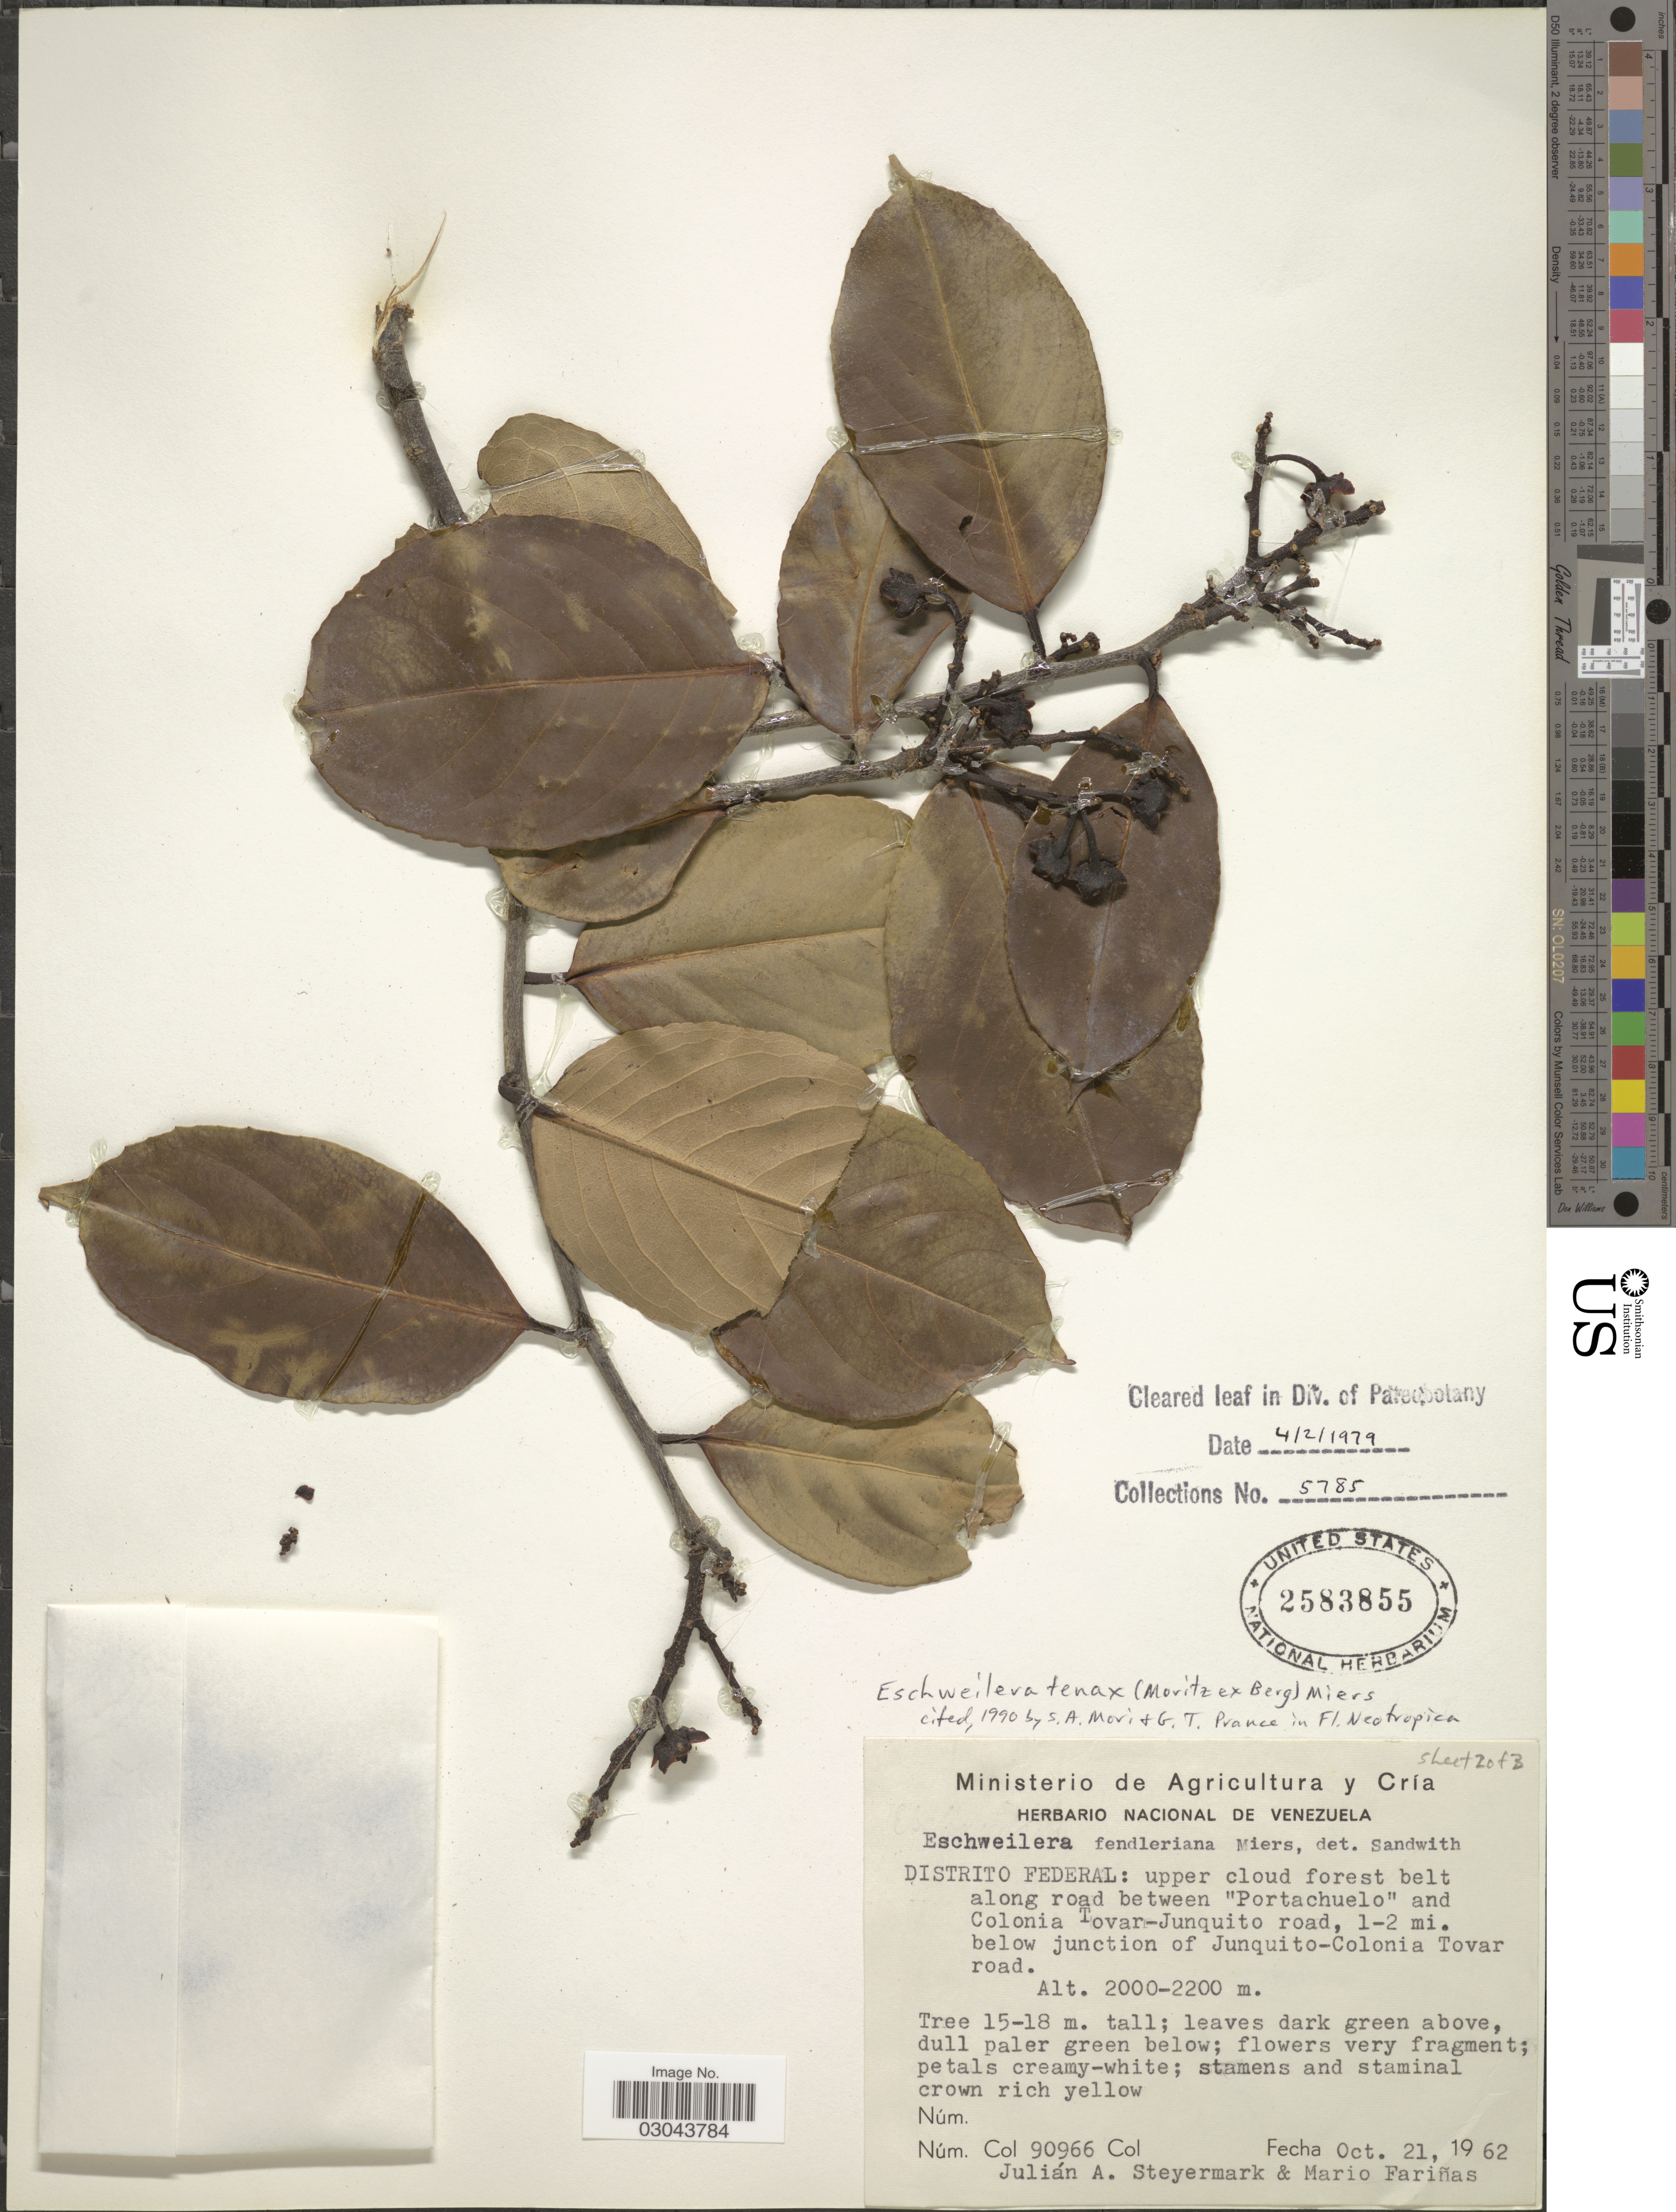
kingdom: Plantae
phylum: Tracheophyta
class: Magnoliopsida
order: Ericales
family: Lecythidaceae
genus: Eschweilera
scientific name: Eschweilera tenax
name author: (Moritz ex O. Berg) Miers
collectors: J. Steyermark & M. Fariñas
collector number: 90966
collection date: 1962-10-21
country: Venezuela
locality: Distrito Federal: upper cloud forest belt along road between "Portachuelo" and Colonia Tovar-Junquito road, 1-2 mi. below junction of Junquito-Colonia Tovar road.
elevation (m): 2000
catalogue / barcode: US 2583855